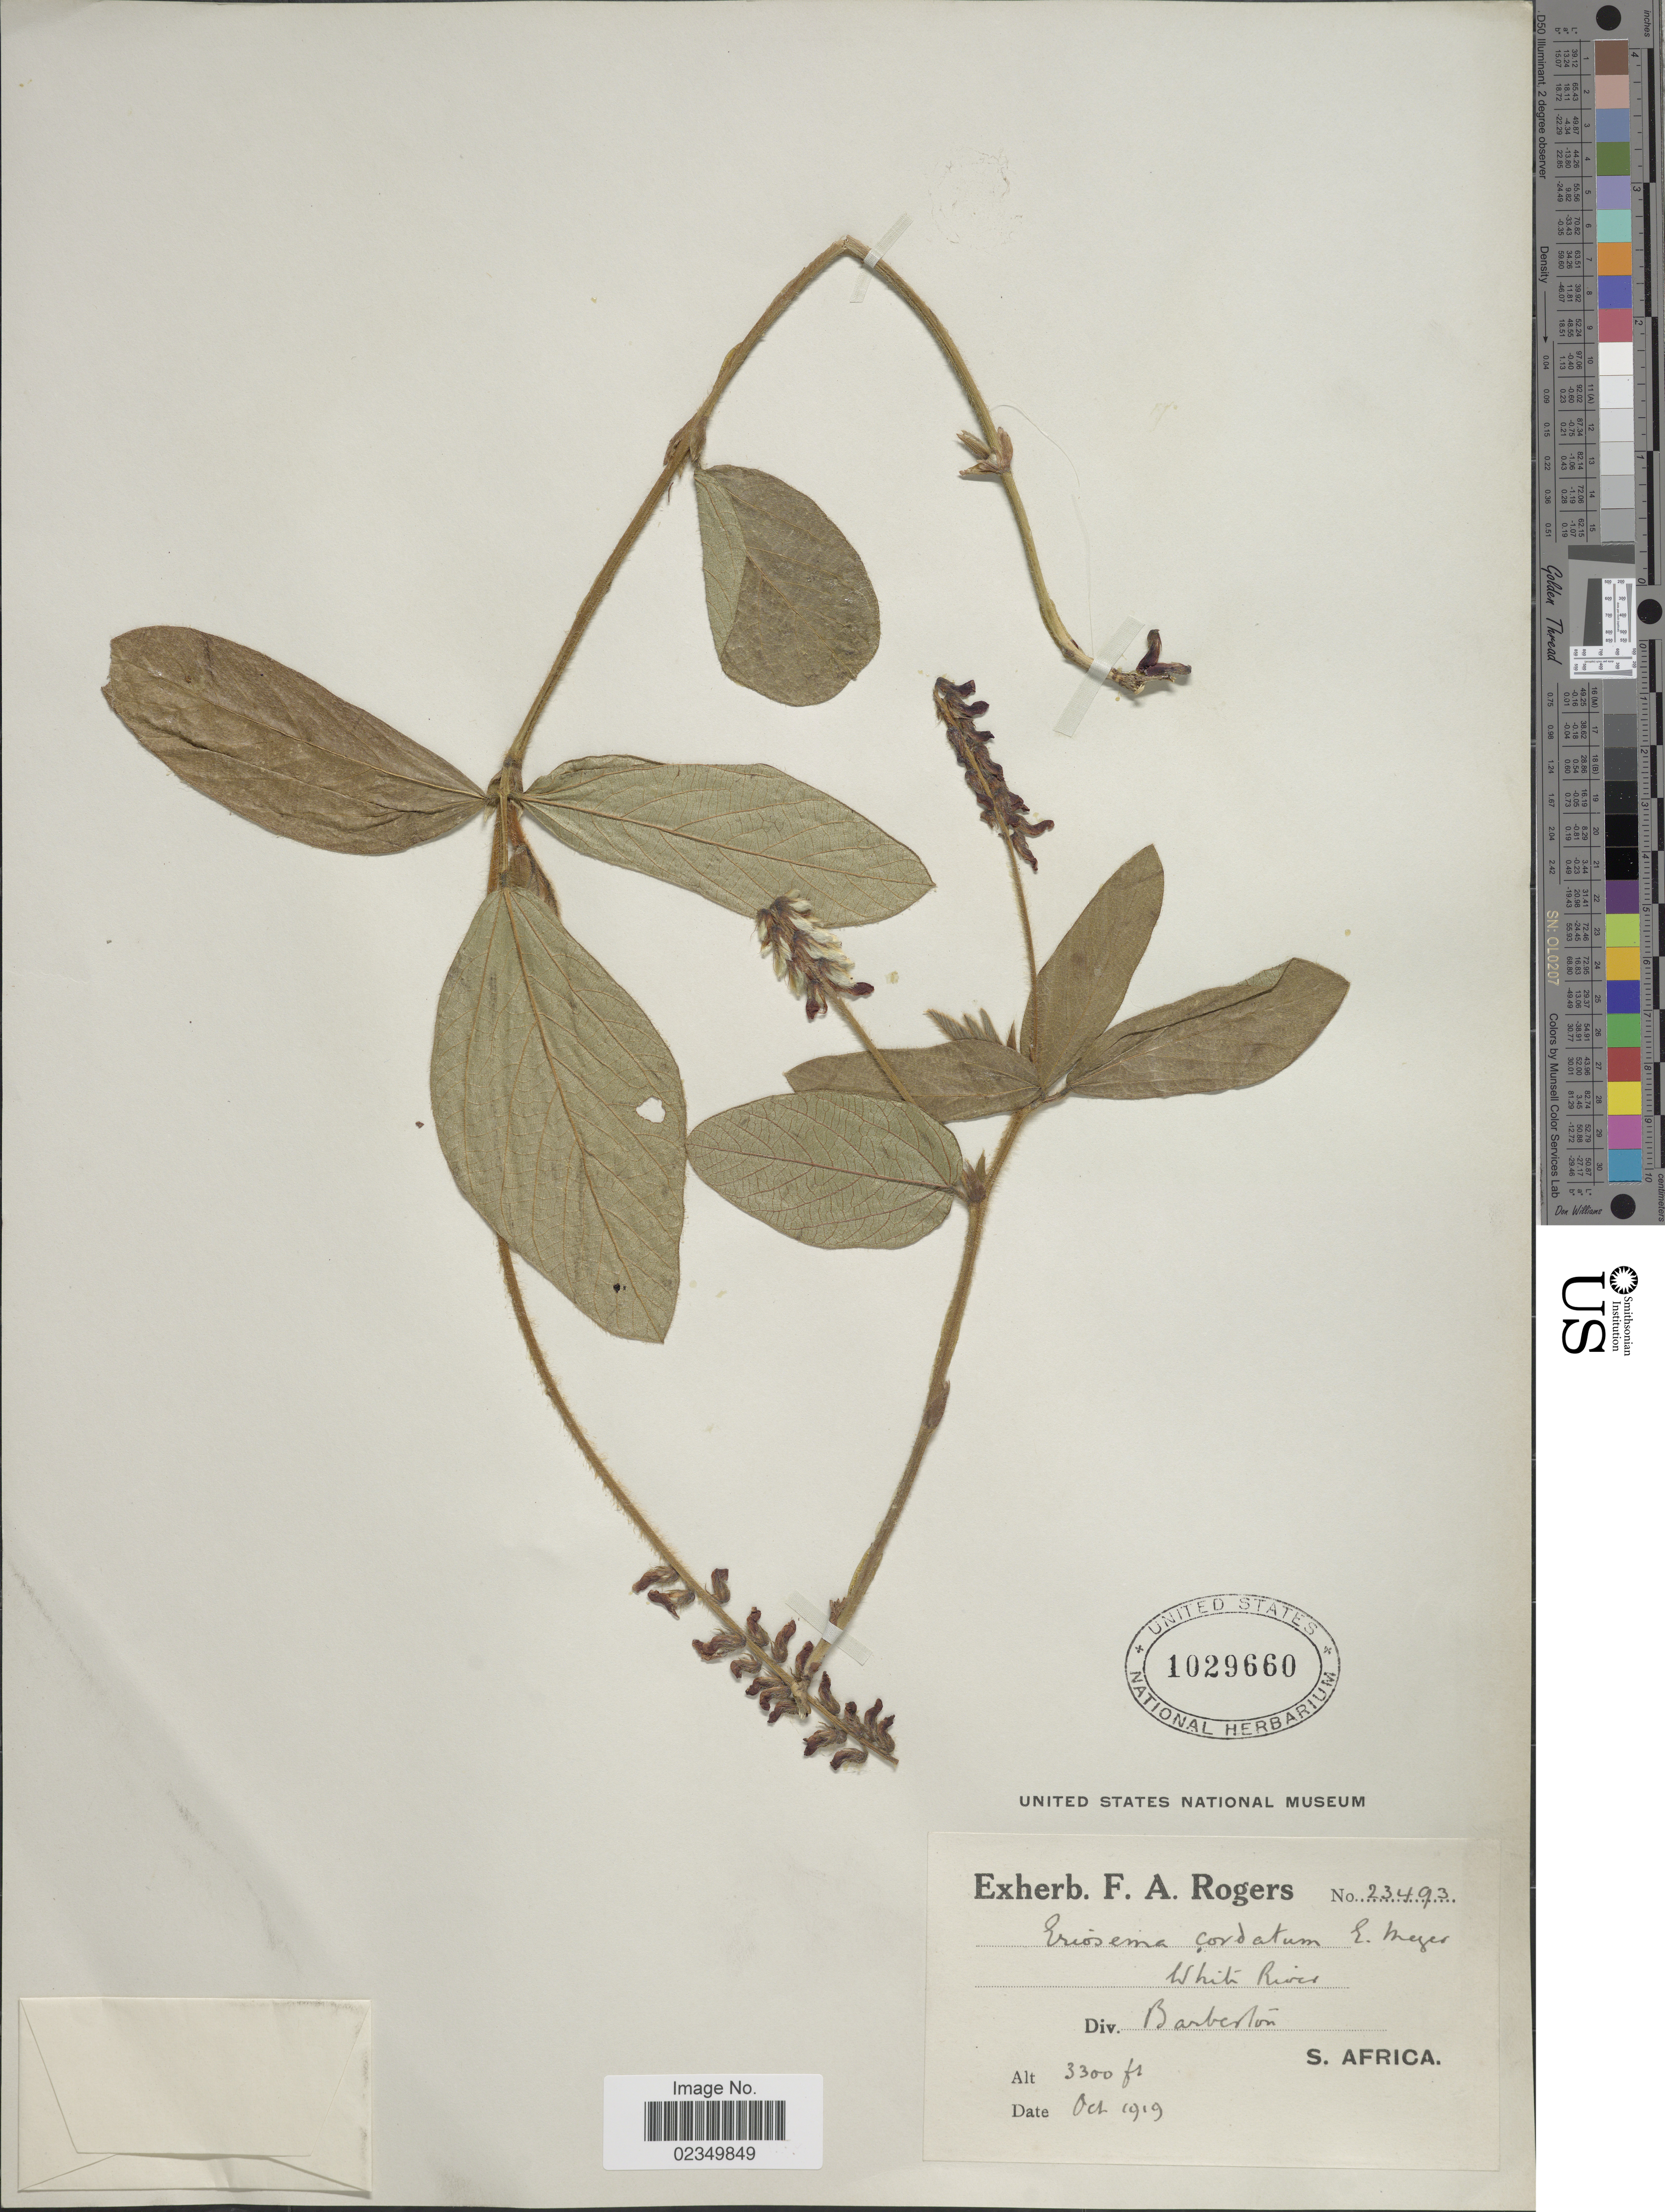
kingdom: Plantae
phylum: Tracheophyta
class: Magnoliopsida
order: Fabales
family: Fabaceae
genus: Eriosema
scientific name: Eriosema cordatum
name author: E. Mey.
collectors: ex herb. F. A. Rogers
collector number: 23493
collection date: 1919-10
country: South Africa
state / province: Mpumalanga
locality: White River, Div. Barberton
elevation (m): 1006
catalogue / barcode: US 1029660